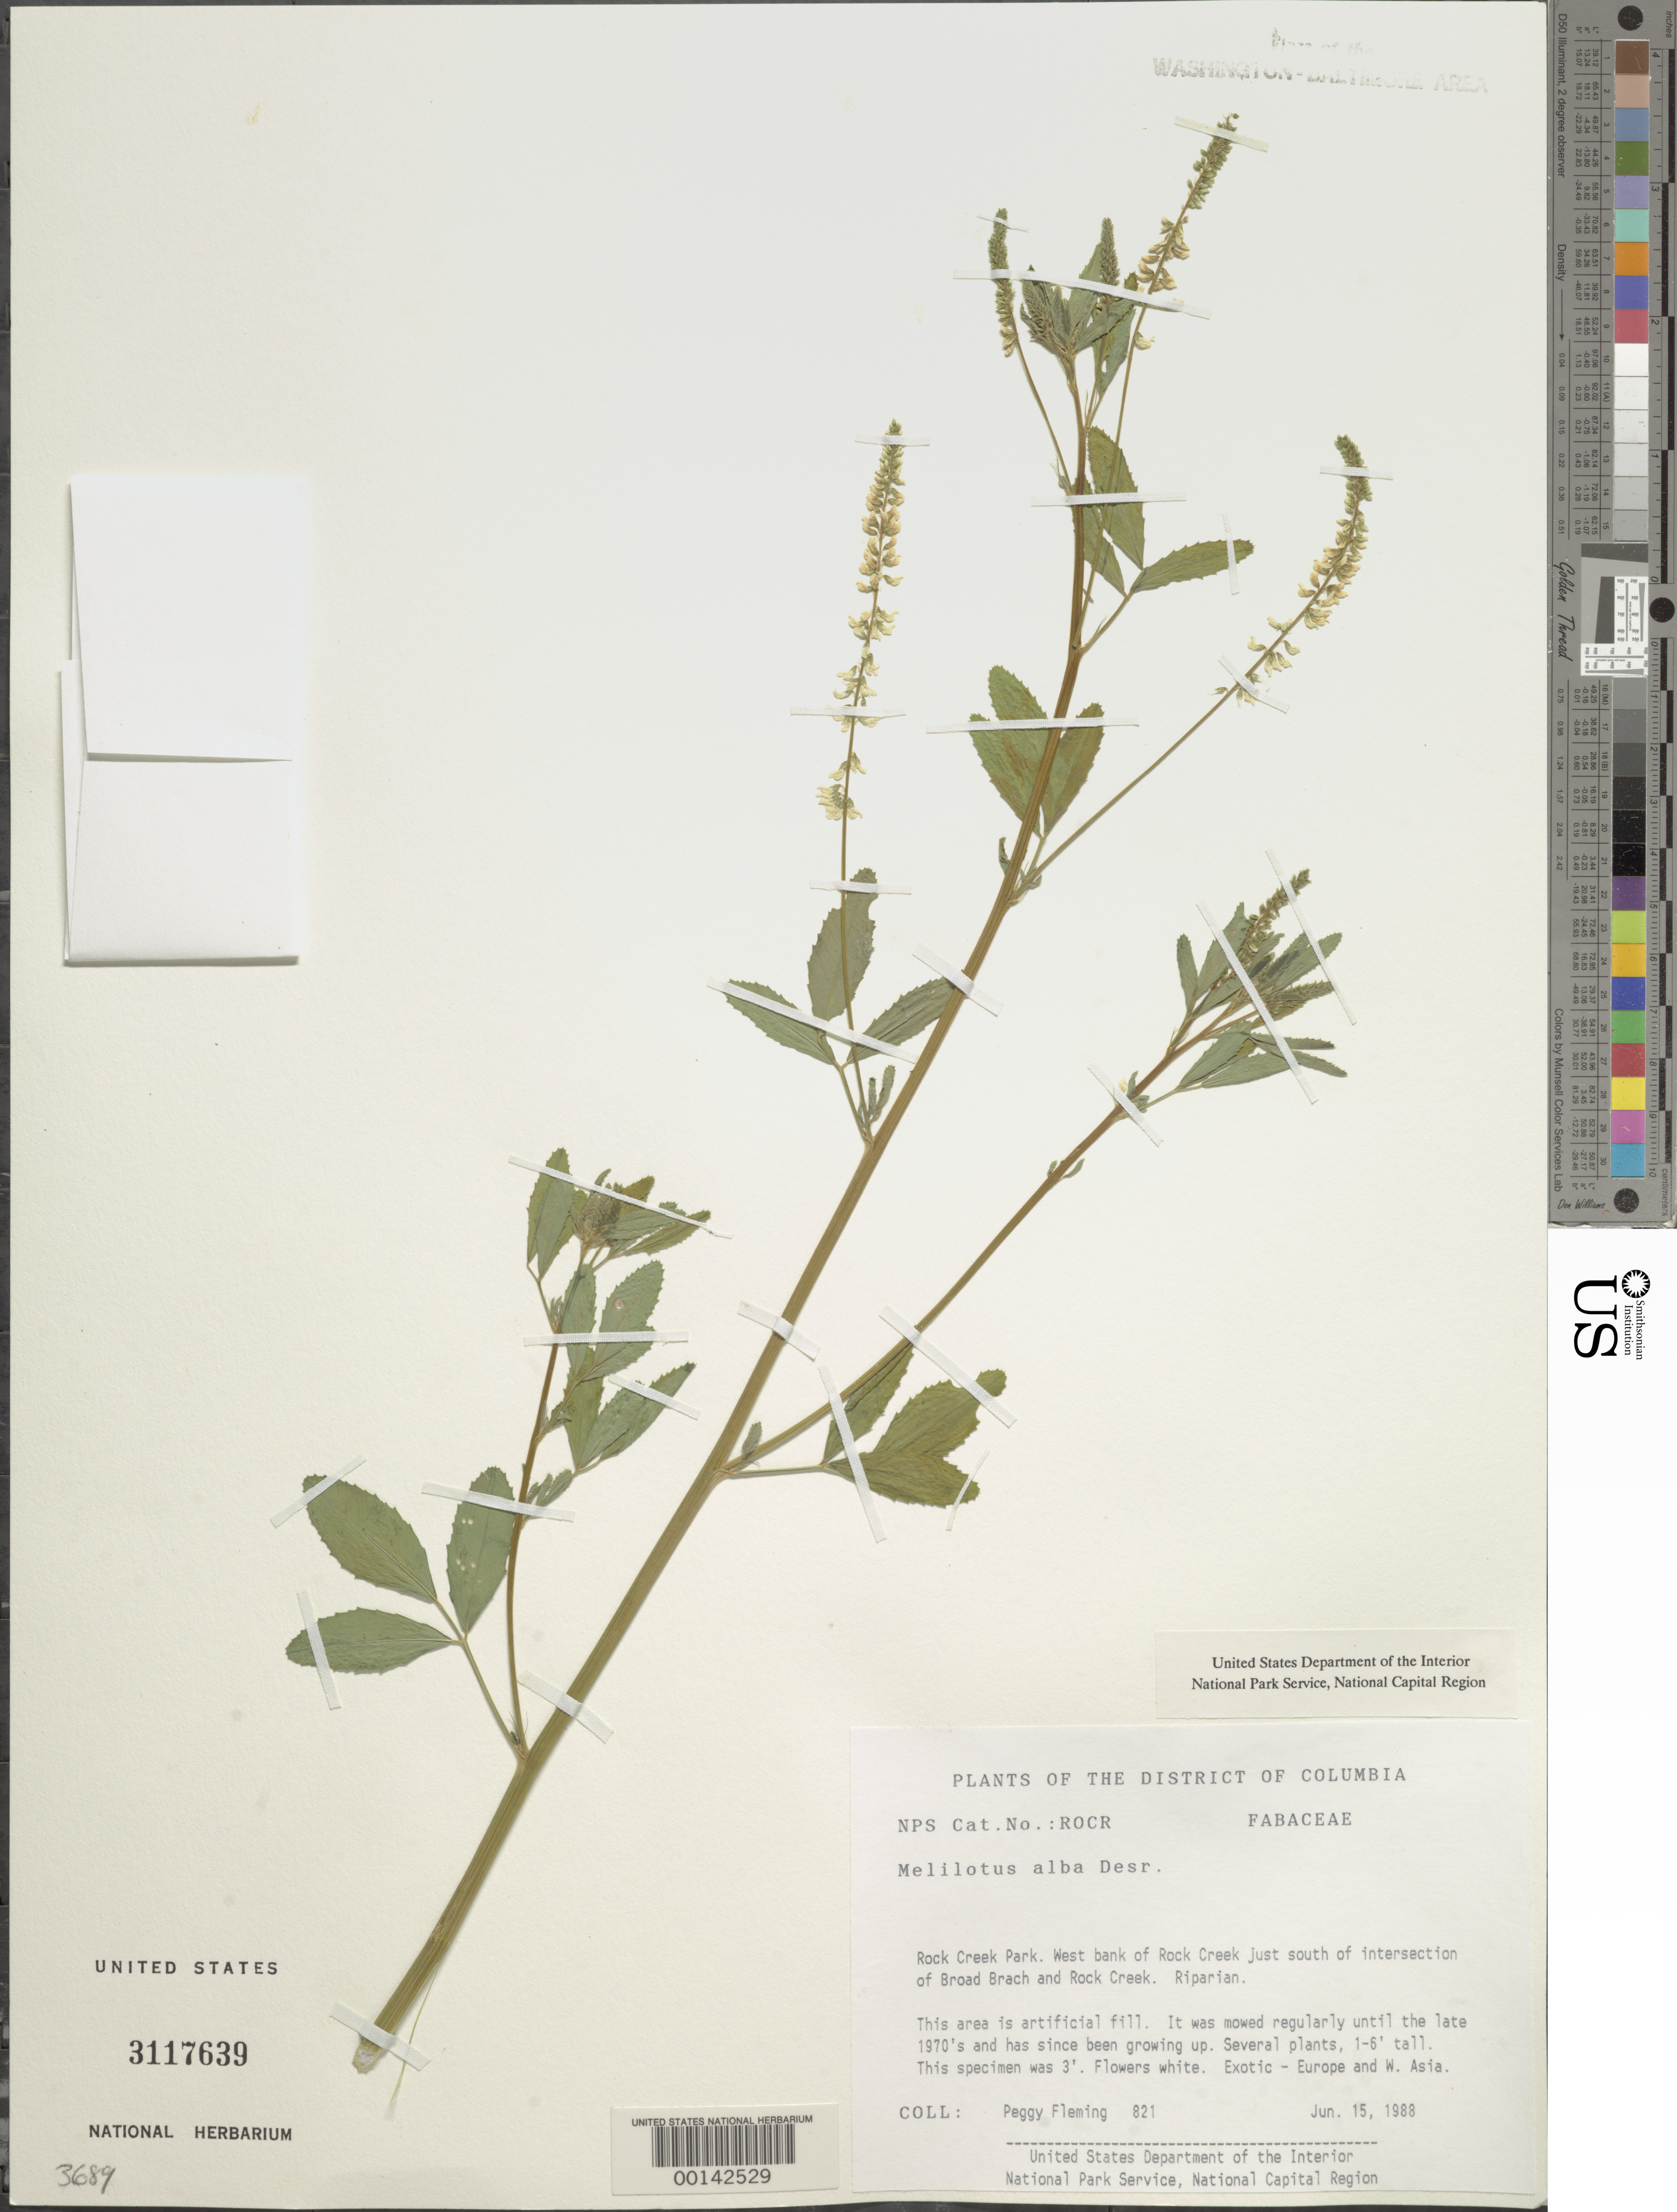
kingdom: Plantae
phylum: Tracheophyta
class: Magnoliopsida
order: Fabales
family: Fabaceae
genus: Melilotus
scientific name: Melilotus albus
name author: Medik.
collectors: P. Fleming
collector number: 821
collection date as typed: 15 Jun 1988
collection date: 1988-06-15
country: United States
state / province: District of Columbia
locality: Rock Creek Park. West bank of Rock Creek just south of intersection of Broad Branch and Rock Creek. Rock Creek Park and vicinity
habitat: Riparian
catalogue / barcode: US 3117639